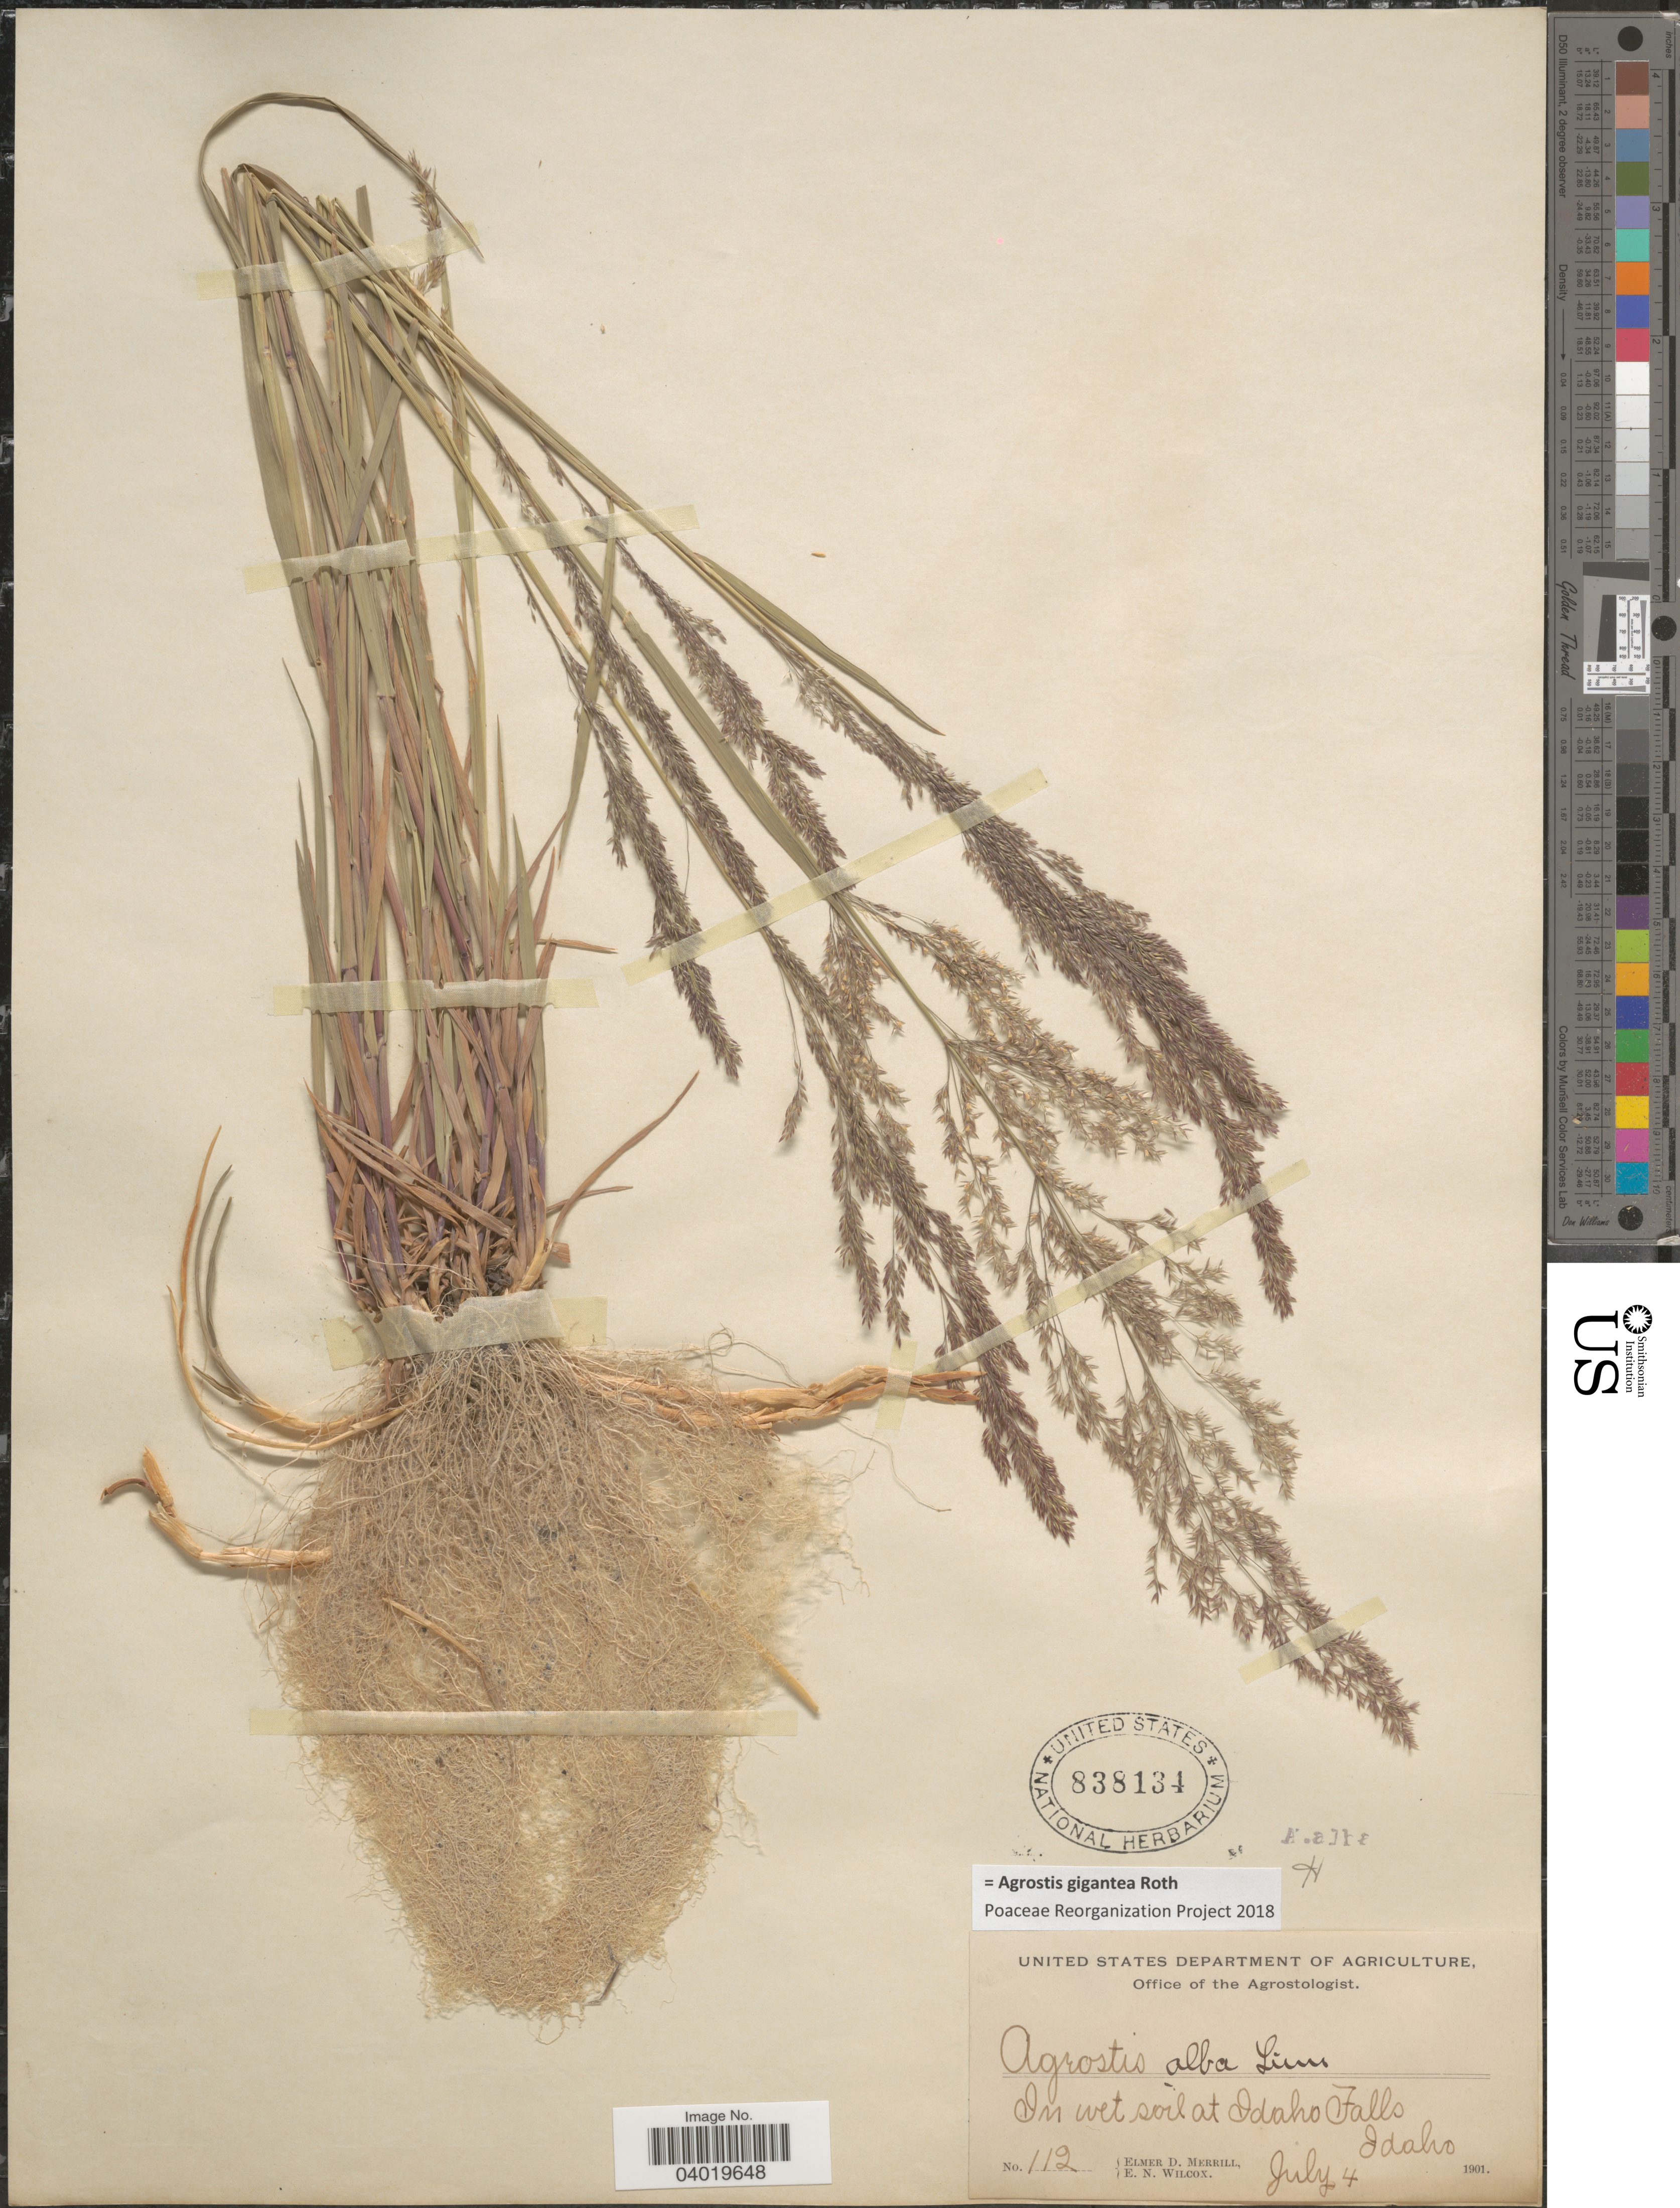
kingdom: Plantae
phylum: Tracheophyta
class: Liliopsida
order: Poales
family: Poaceae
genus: Agrostis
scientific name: Agrostis gigantea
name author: Roth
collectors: E. D. Merrill & E. Wilcox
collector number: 112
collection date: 1901-07-04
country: United States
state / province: Idaho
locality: At Idaho Falls.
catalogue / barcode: US 838134